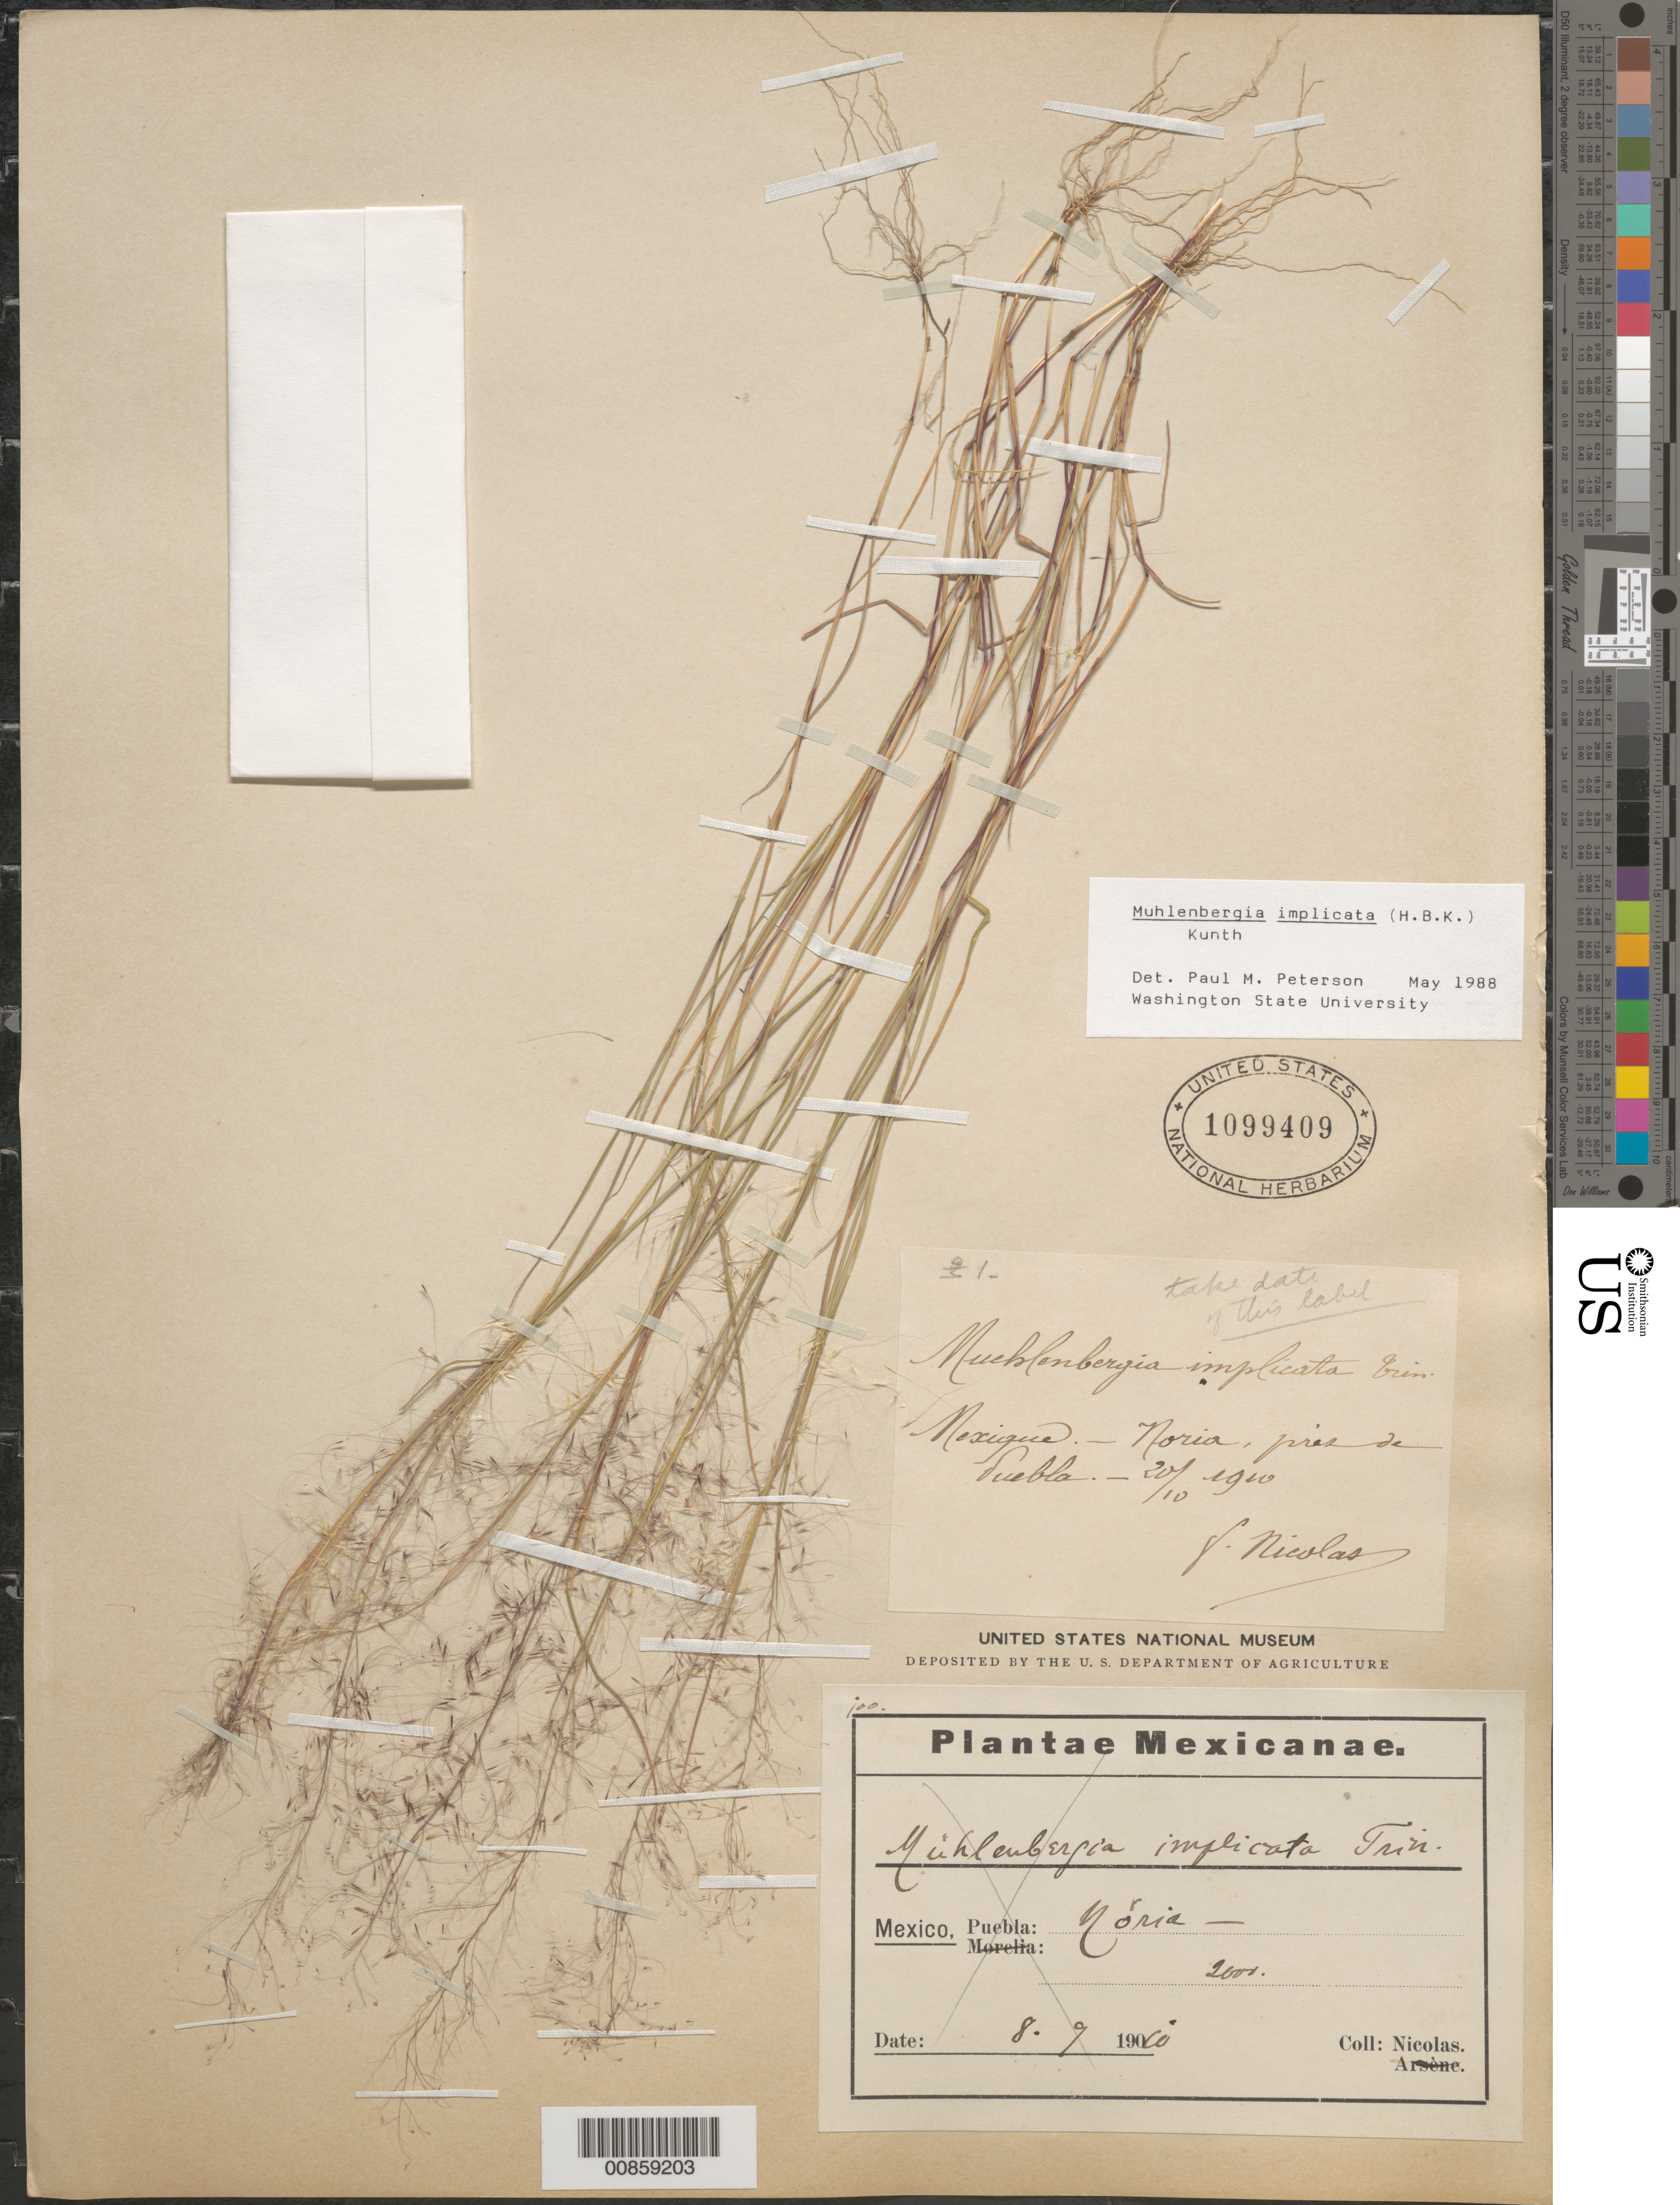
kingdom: Plantae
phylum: Tracheophyta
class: Liliopsida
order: Poales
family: Poaceae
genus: Muhlenbergia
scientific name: Muhlenbergia implicata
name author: (Kunth) Trin.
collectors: Bro. Nicolas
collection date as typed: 08 Sep 1910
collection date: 1910-09-08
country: Mexico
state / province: Puebla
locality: Hacienda Noria pris de Puebla, Pue.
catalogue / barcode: US 1099409